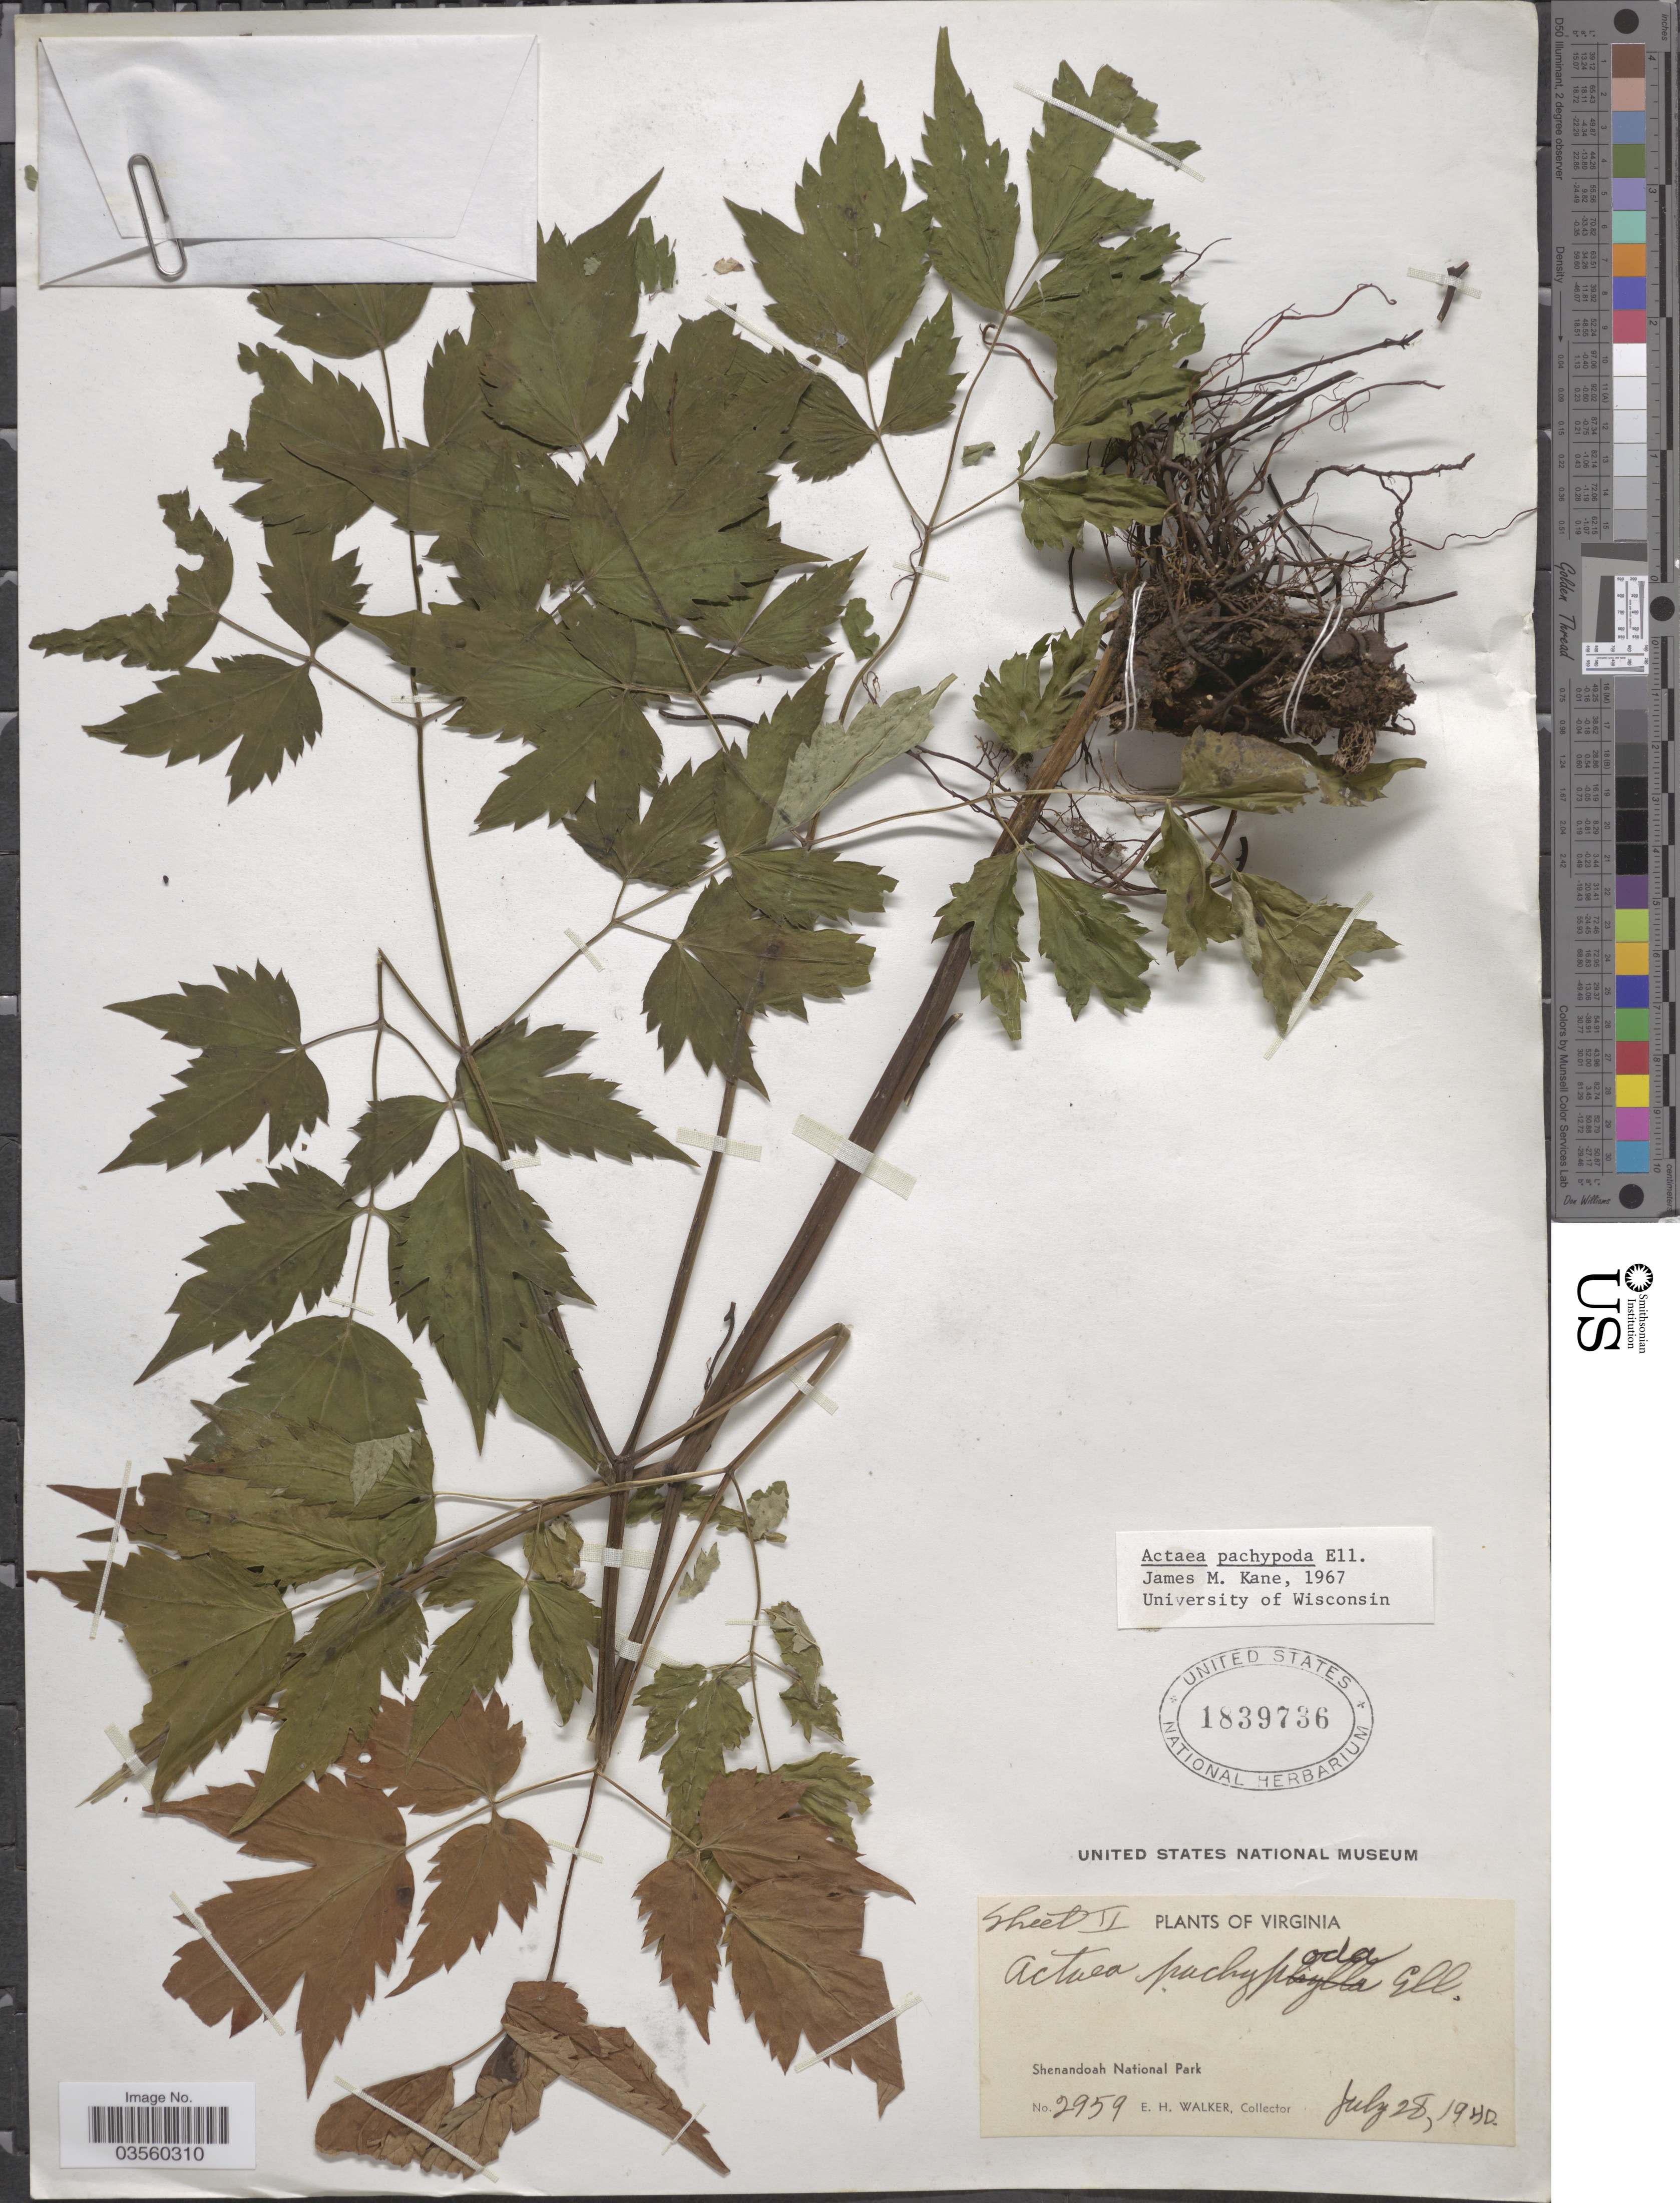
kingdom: Plantae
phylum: Tracheophyta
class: Magnoliopsida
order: Ranunculales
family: Ranunculaceae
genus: Actaea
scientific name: Actaea pachypoda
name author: Elliott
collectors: E. H. Walker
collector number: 2959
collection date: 1940-07-28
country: United States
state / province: Virginia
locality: Shenandoah National Park.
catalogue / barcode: US 1839736